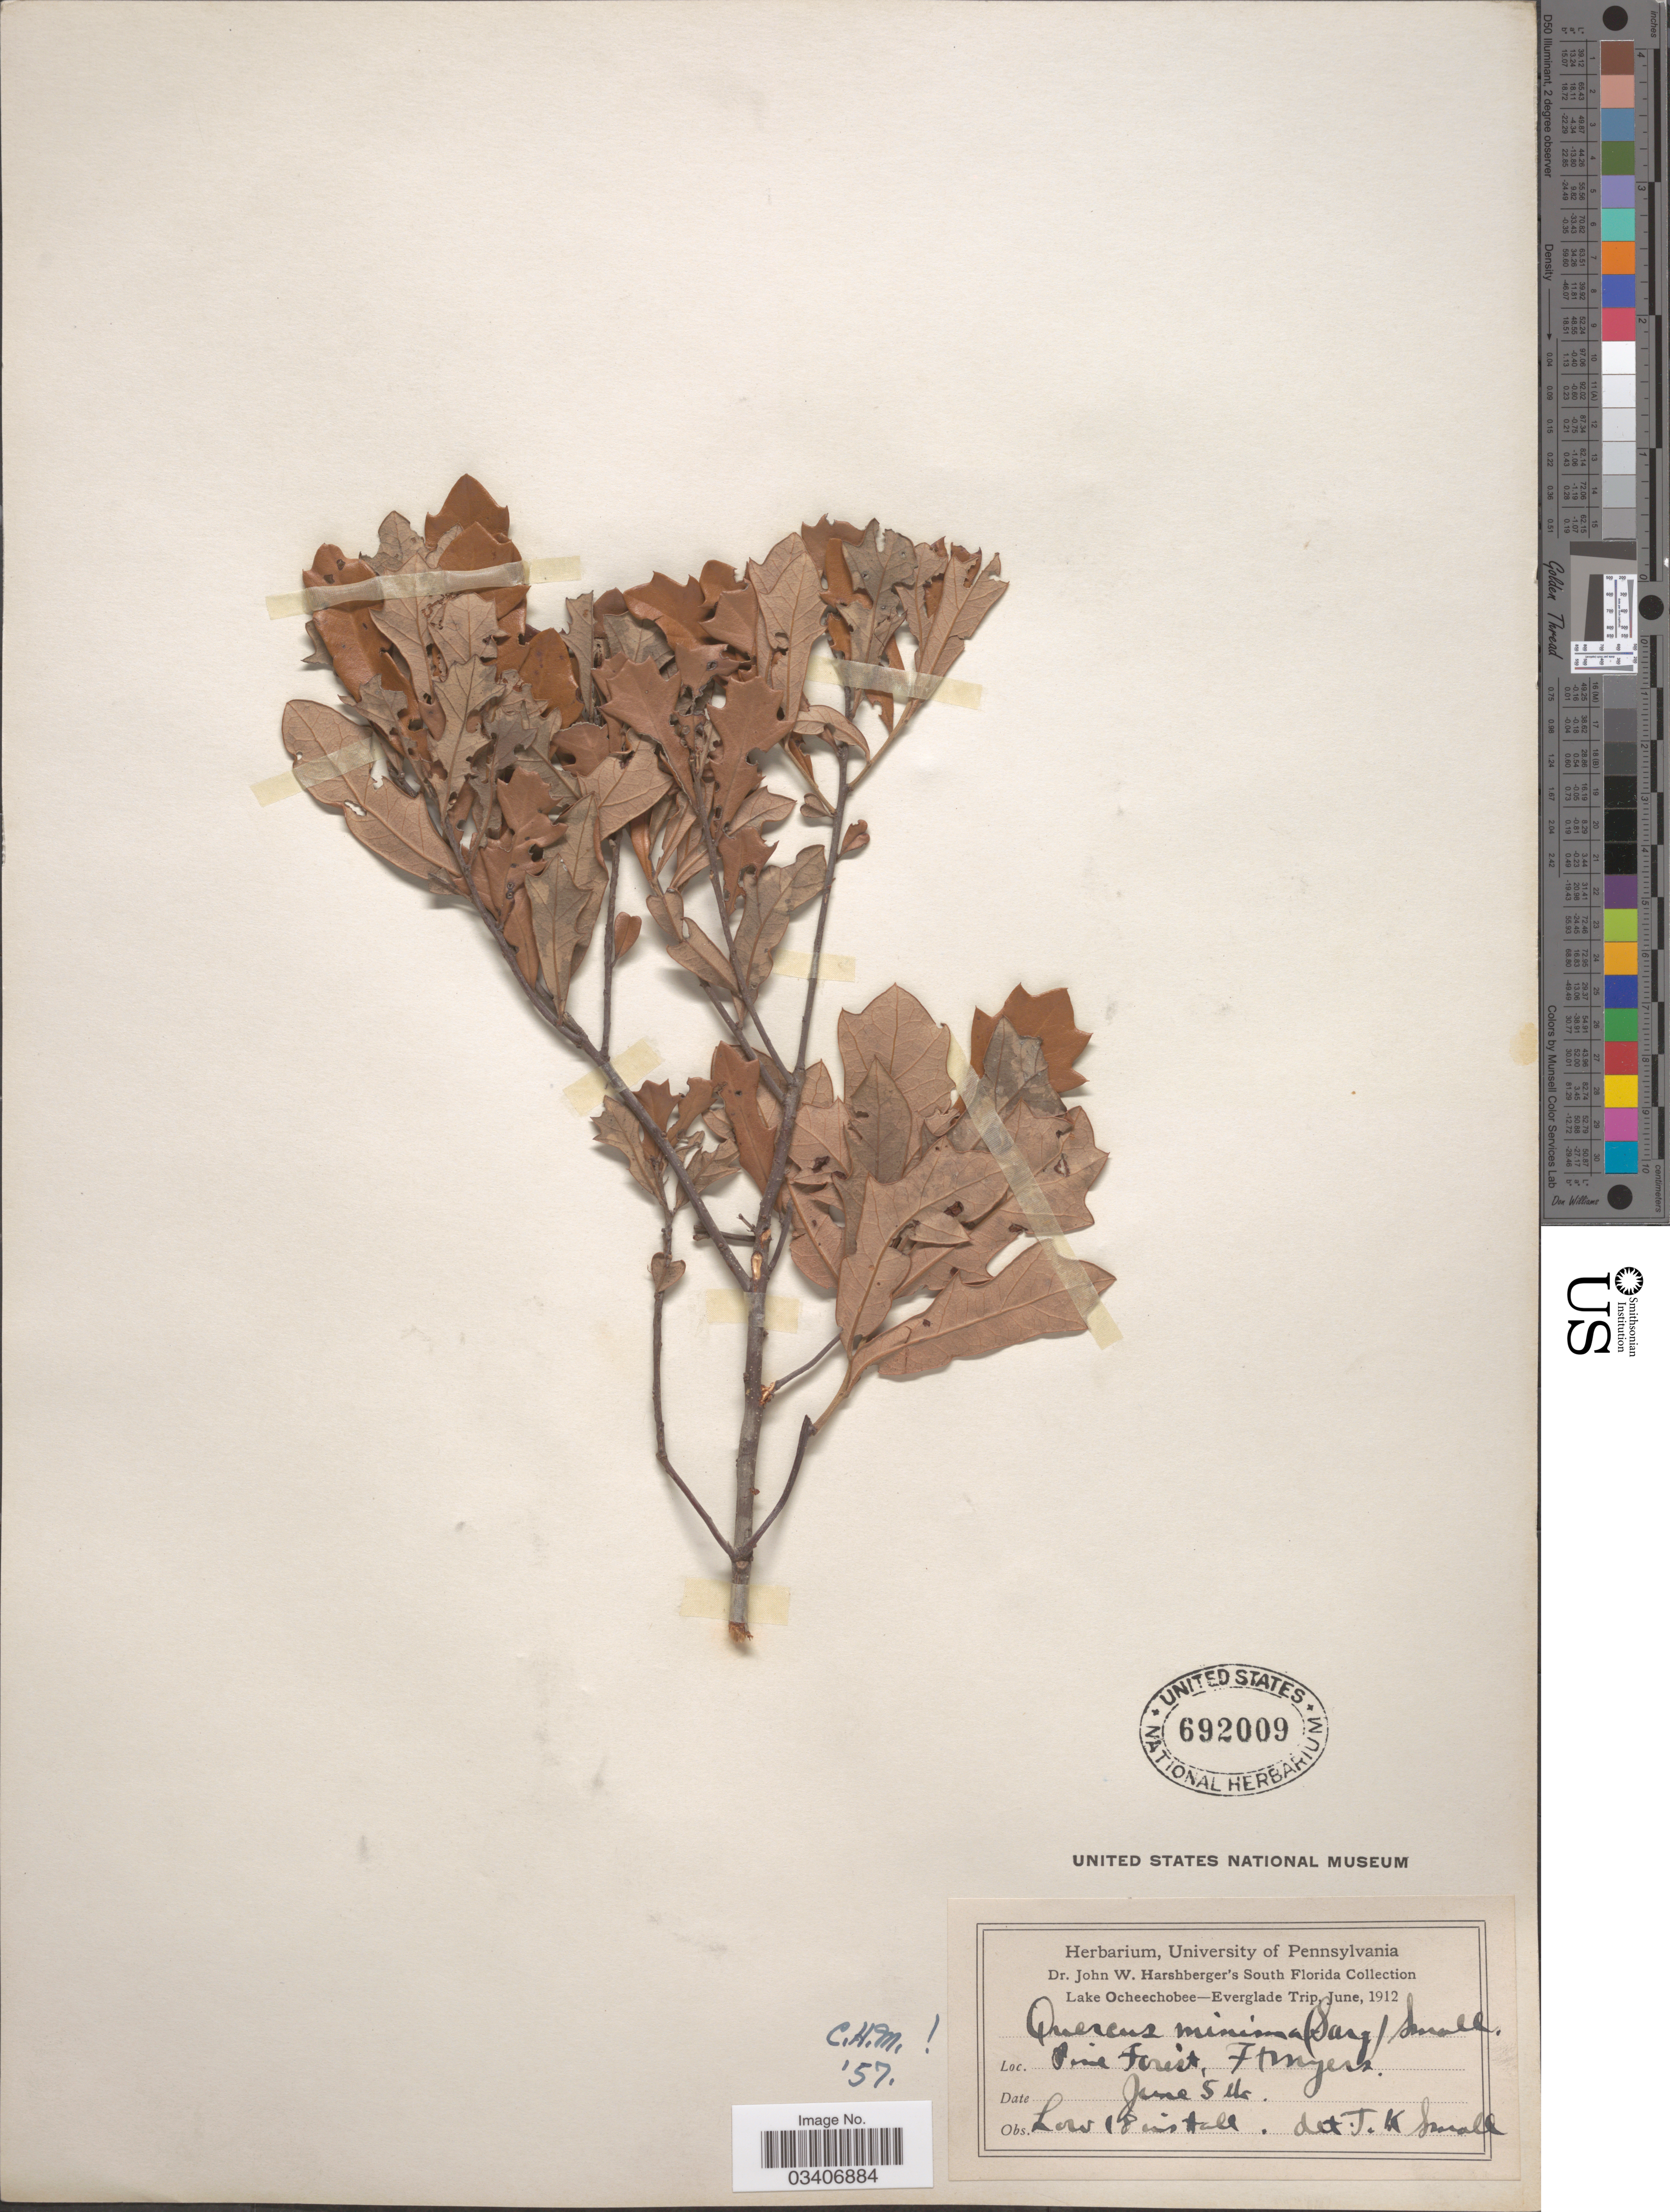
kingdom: Plantae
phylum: Tracheophyta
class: Magnoliopsida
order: Fagales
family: Fagaceae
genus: Quercus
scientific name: Quercus minima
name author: (Sarg.) Small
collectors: J. W. Harshberger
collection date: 1912-06-05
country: United States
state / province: Florida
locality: South Florida. Lake Ocheechobee - Everglade Trip. Pine Forest, Ft Myers.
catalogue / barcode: US 692009